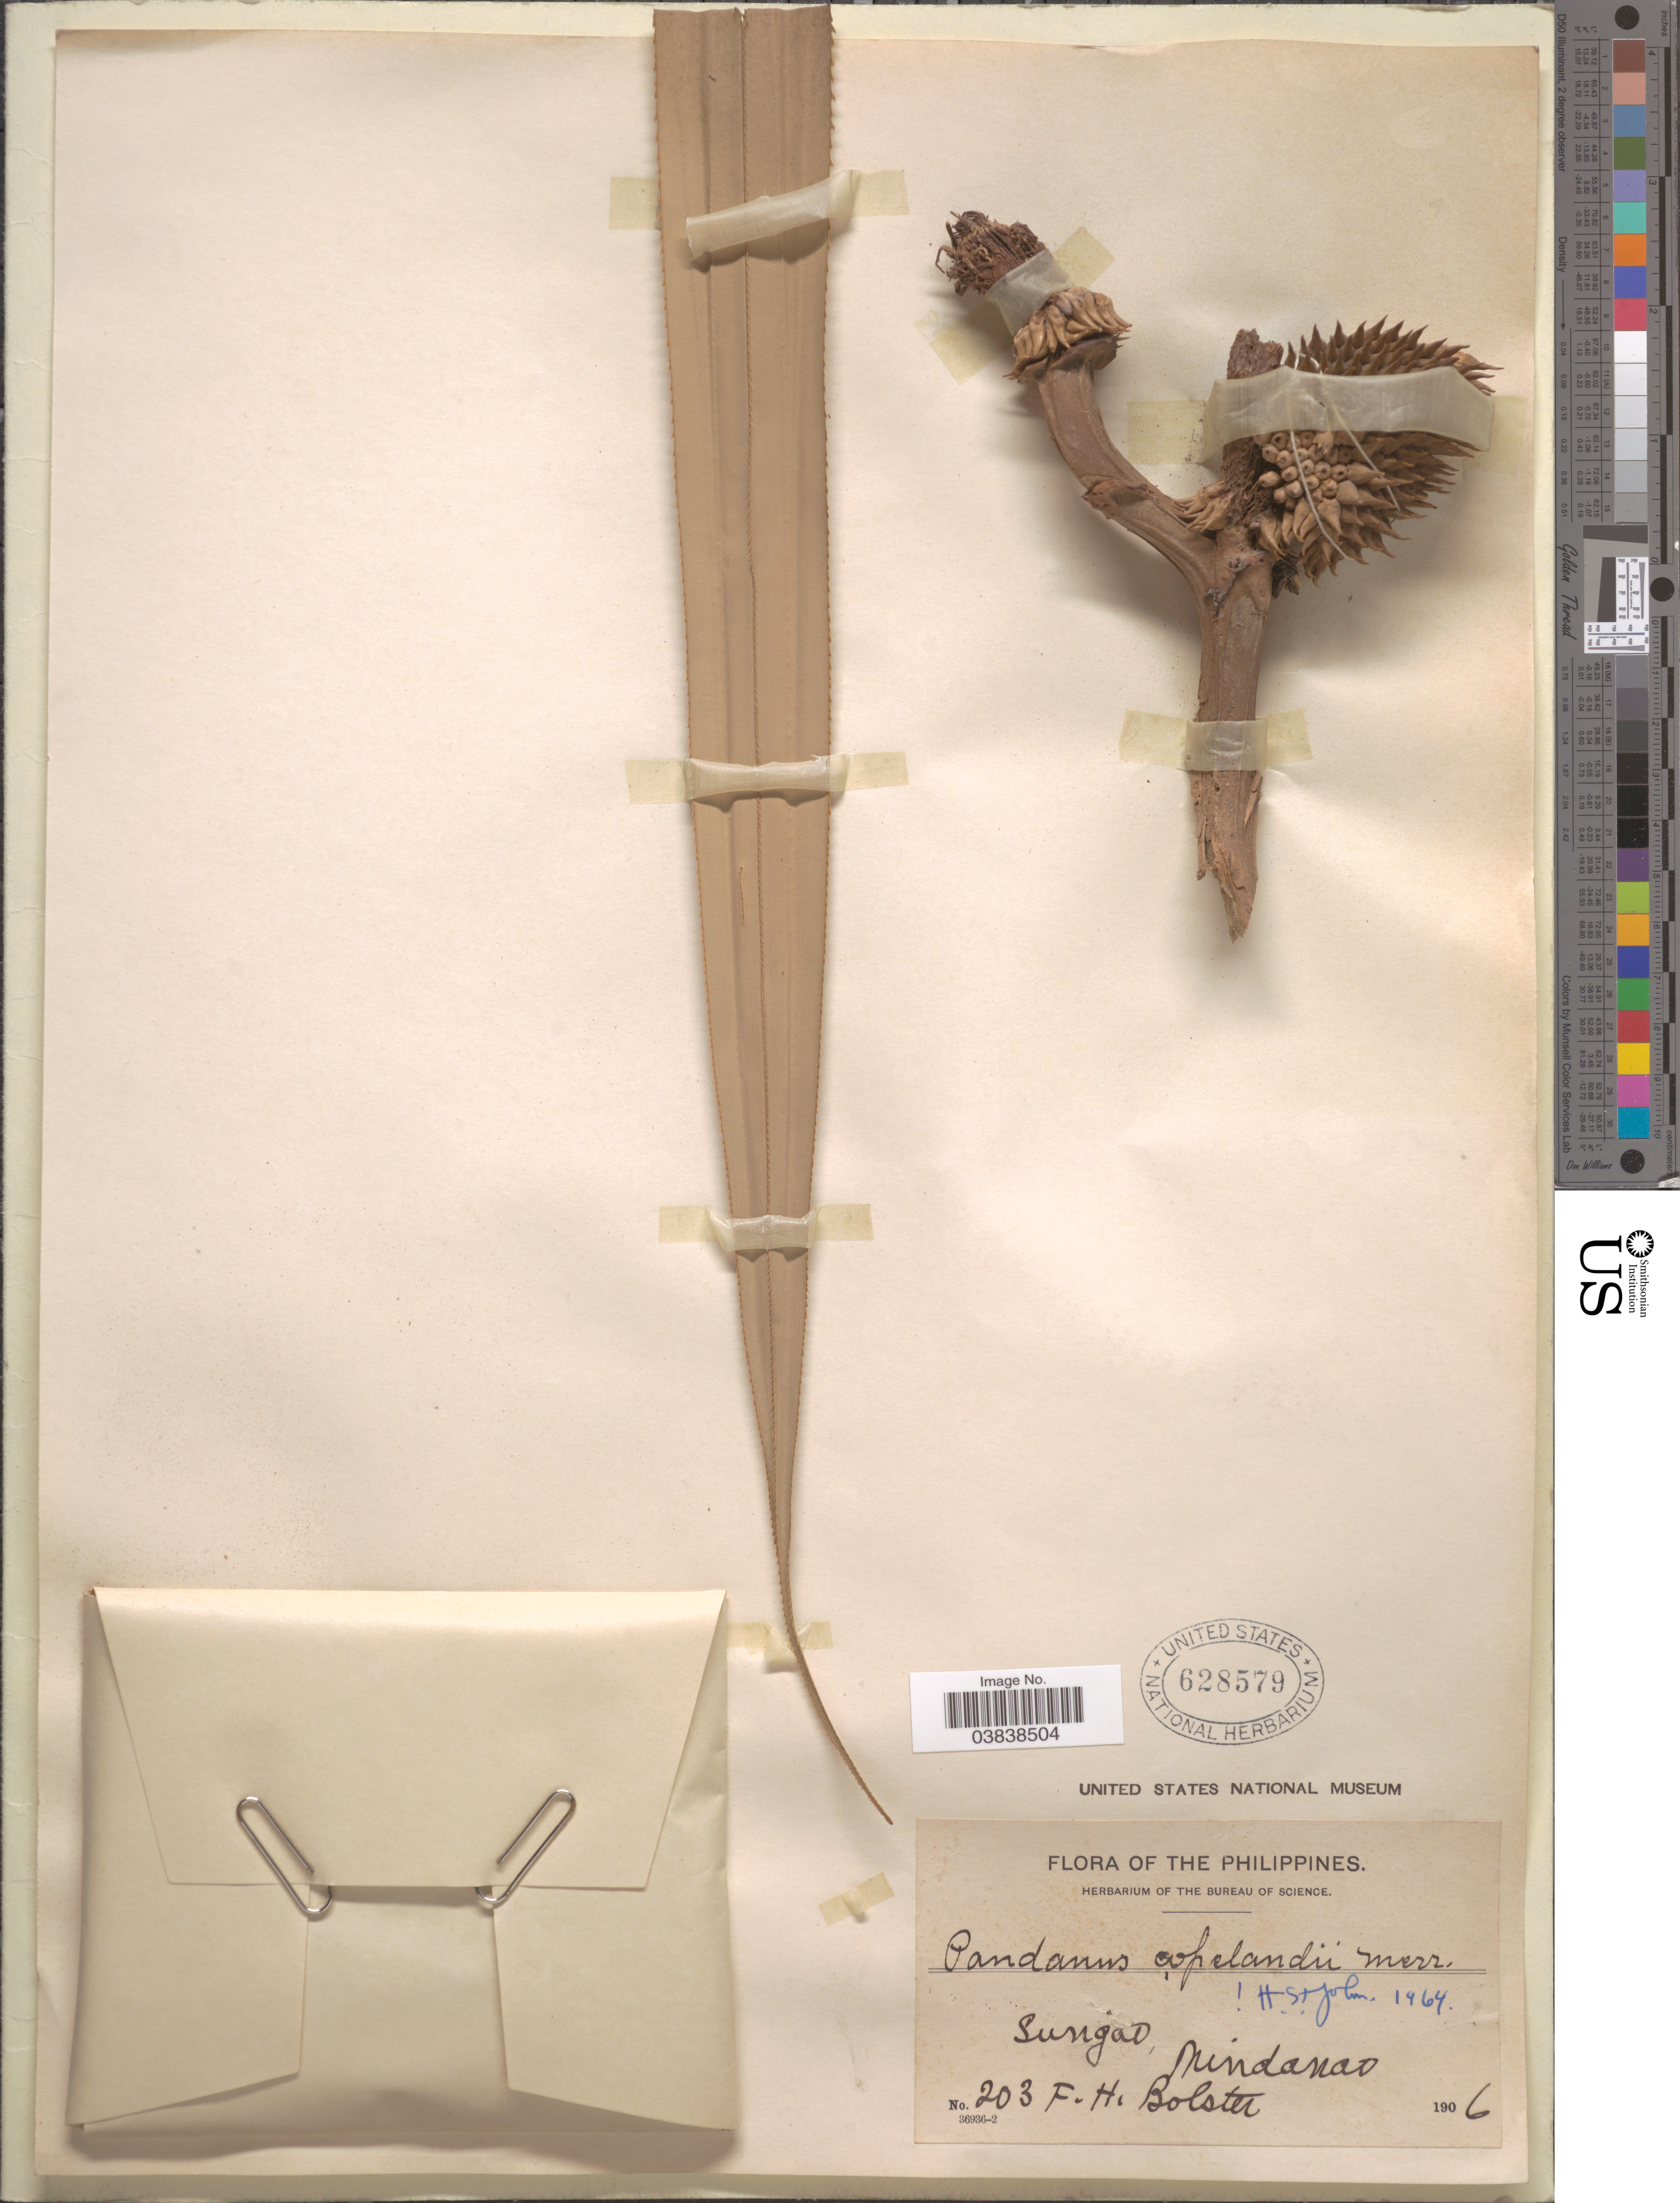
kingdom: Plantae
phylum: Tracheophyta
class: Liliopsida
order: Pandanales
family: Pandanaceae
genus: Pandanus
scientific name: Pandanus copelandii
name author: Merr.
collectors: F. Bolster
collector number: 203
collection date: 1906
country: Philippines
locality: Surigao, Mindanao.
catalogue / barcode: US 628579